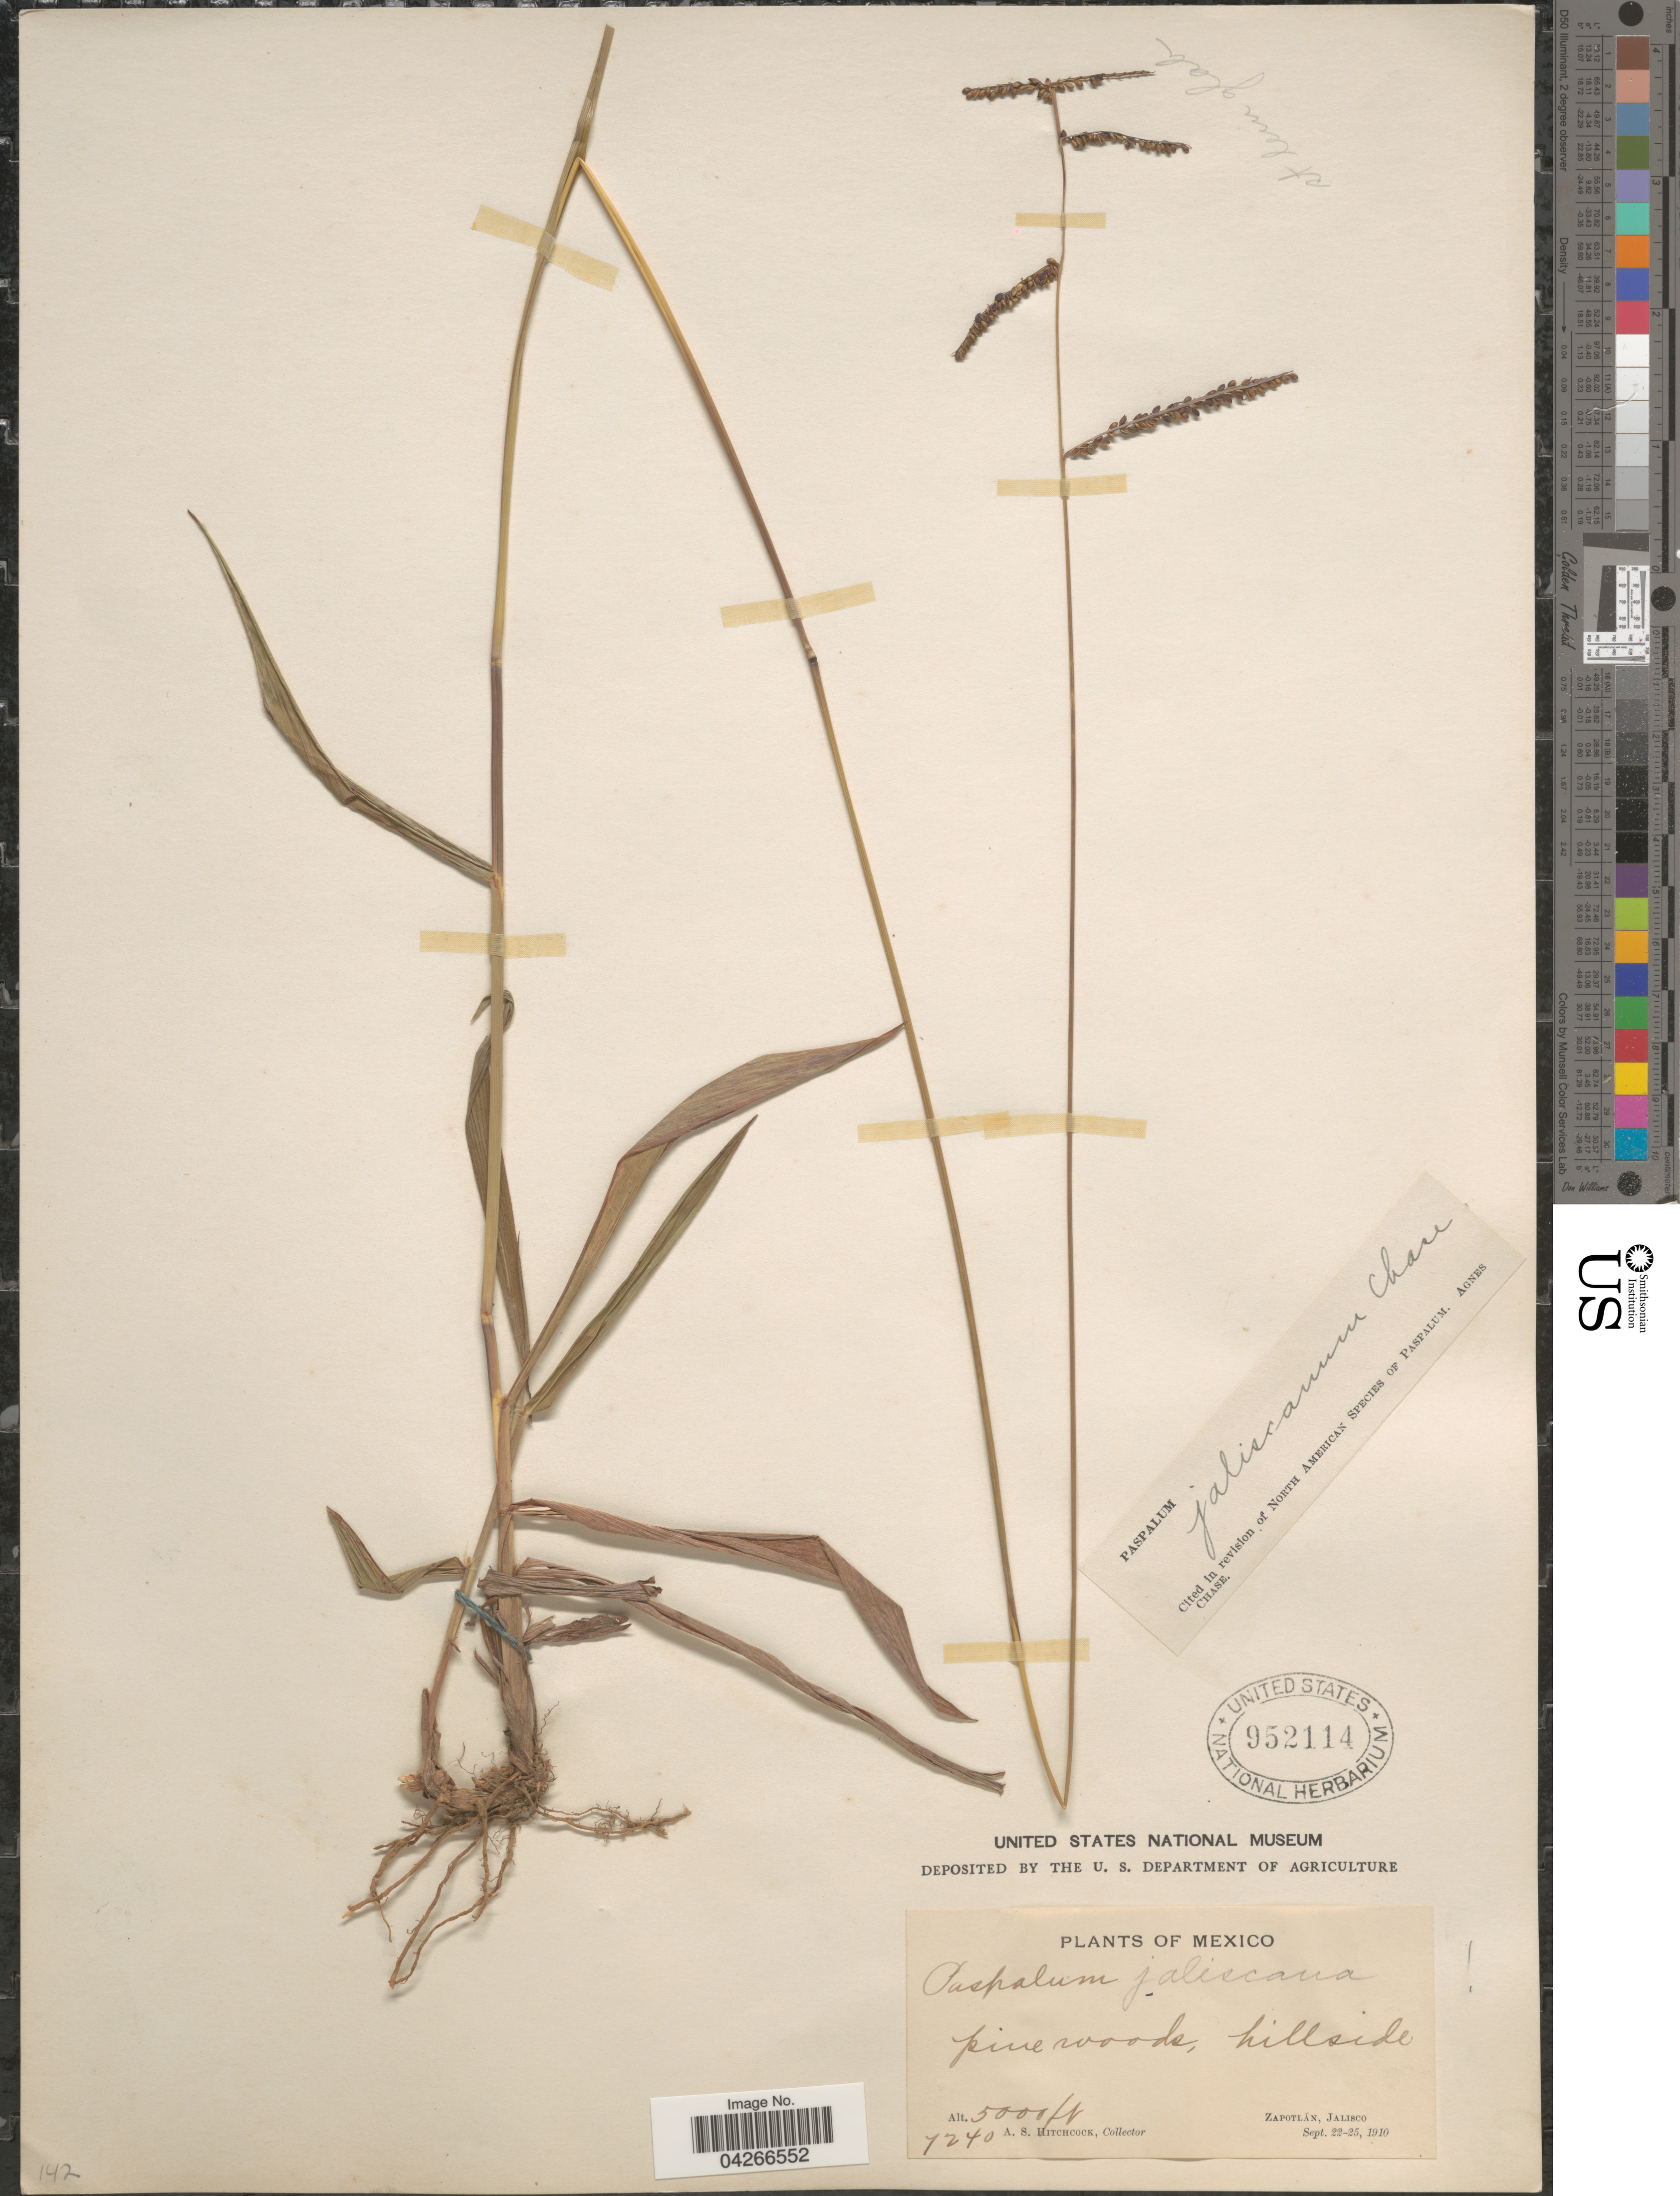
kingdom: Plantae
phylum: Tracheophyta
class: Liliopsida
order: Poales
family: Poaceae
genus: Paspalum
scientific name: Paspalum jaliscanum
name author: Chase in Hitchc.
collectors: A. S. Hitchcock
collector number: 7240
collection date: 1910-09-22/1910-09-25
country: Mexico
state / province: Jalisco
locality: Pine woods, hillside. Zapotlán.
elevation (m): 1524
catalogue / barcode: US 952114